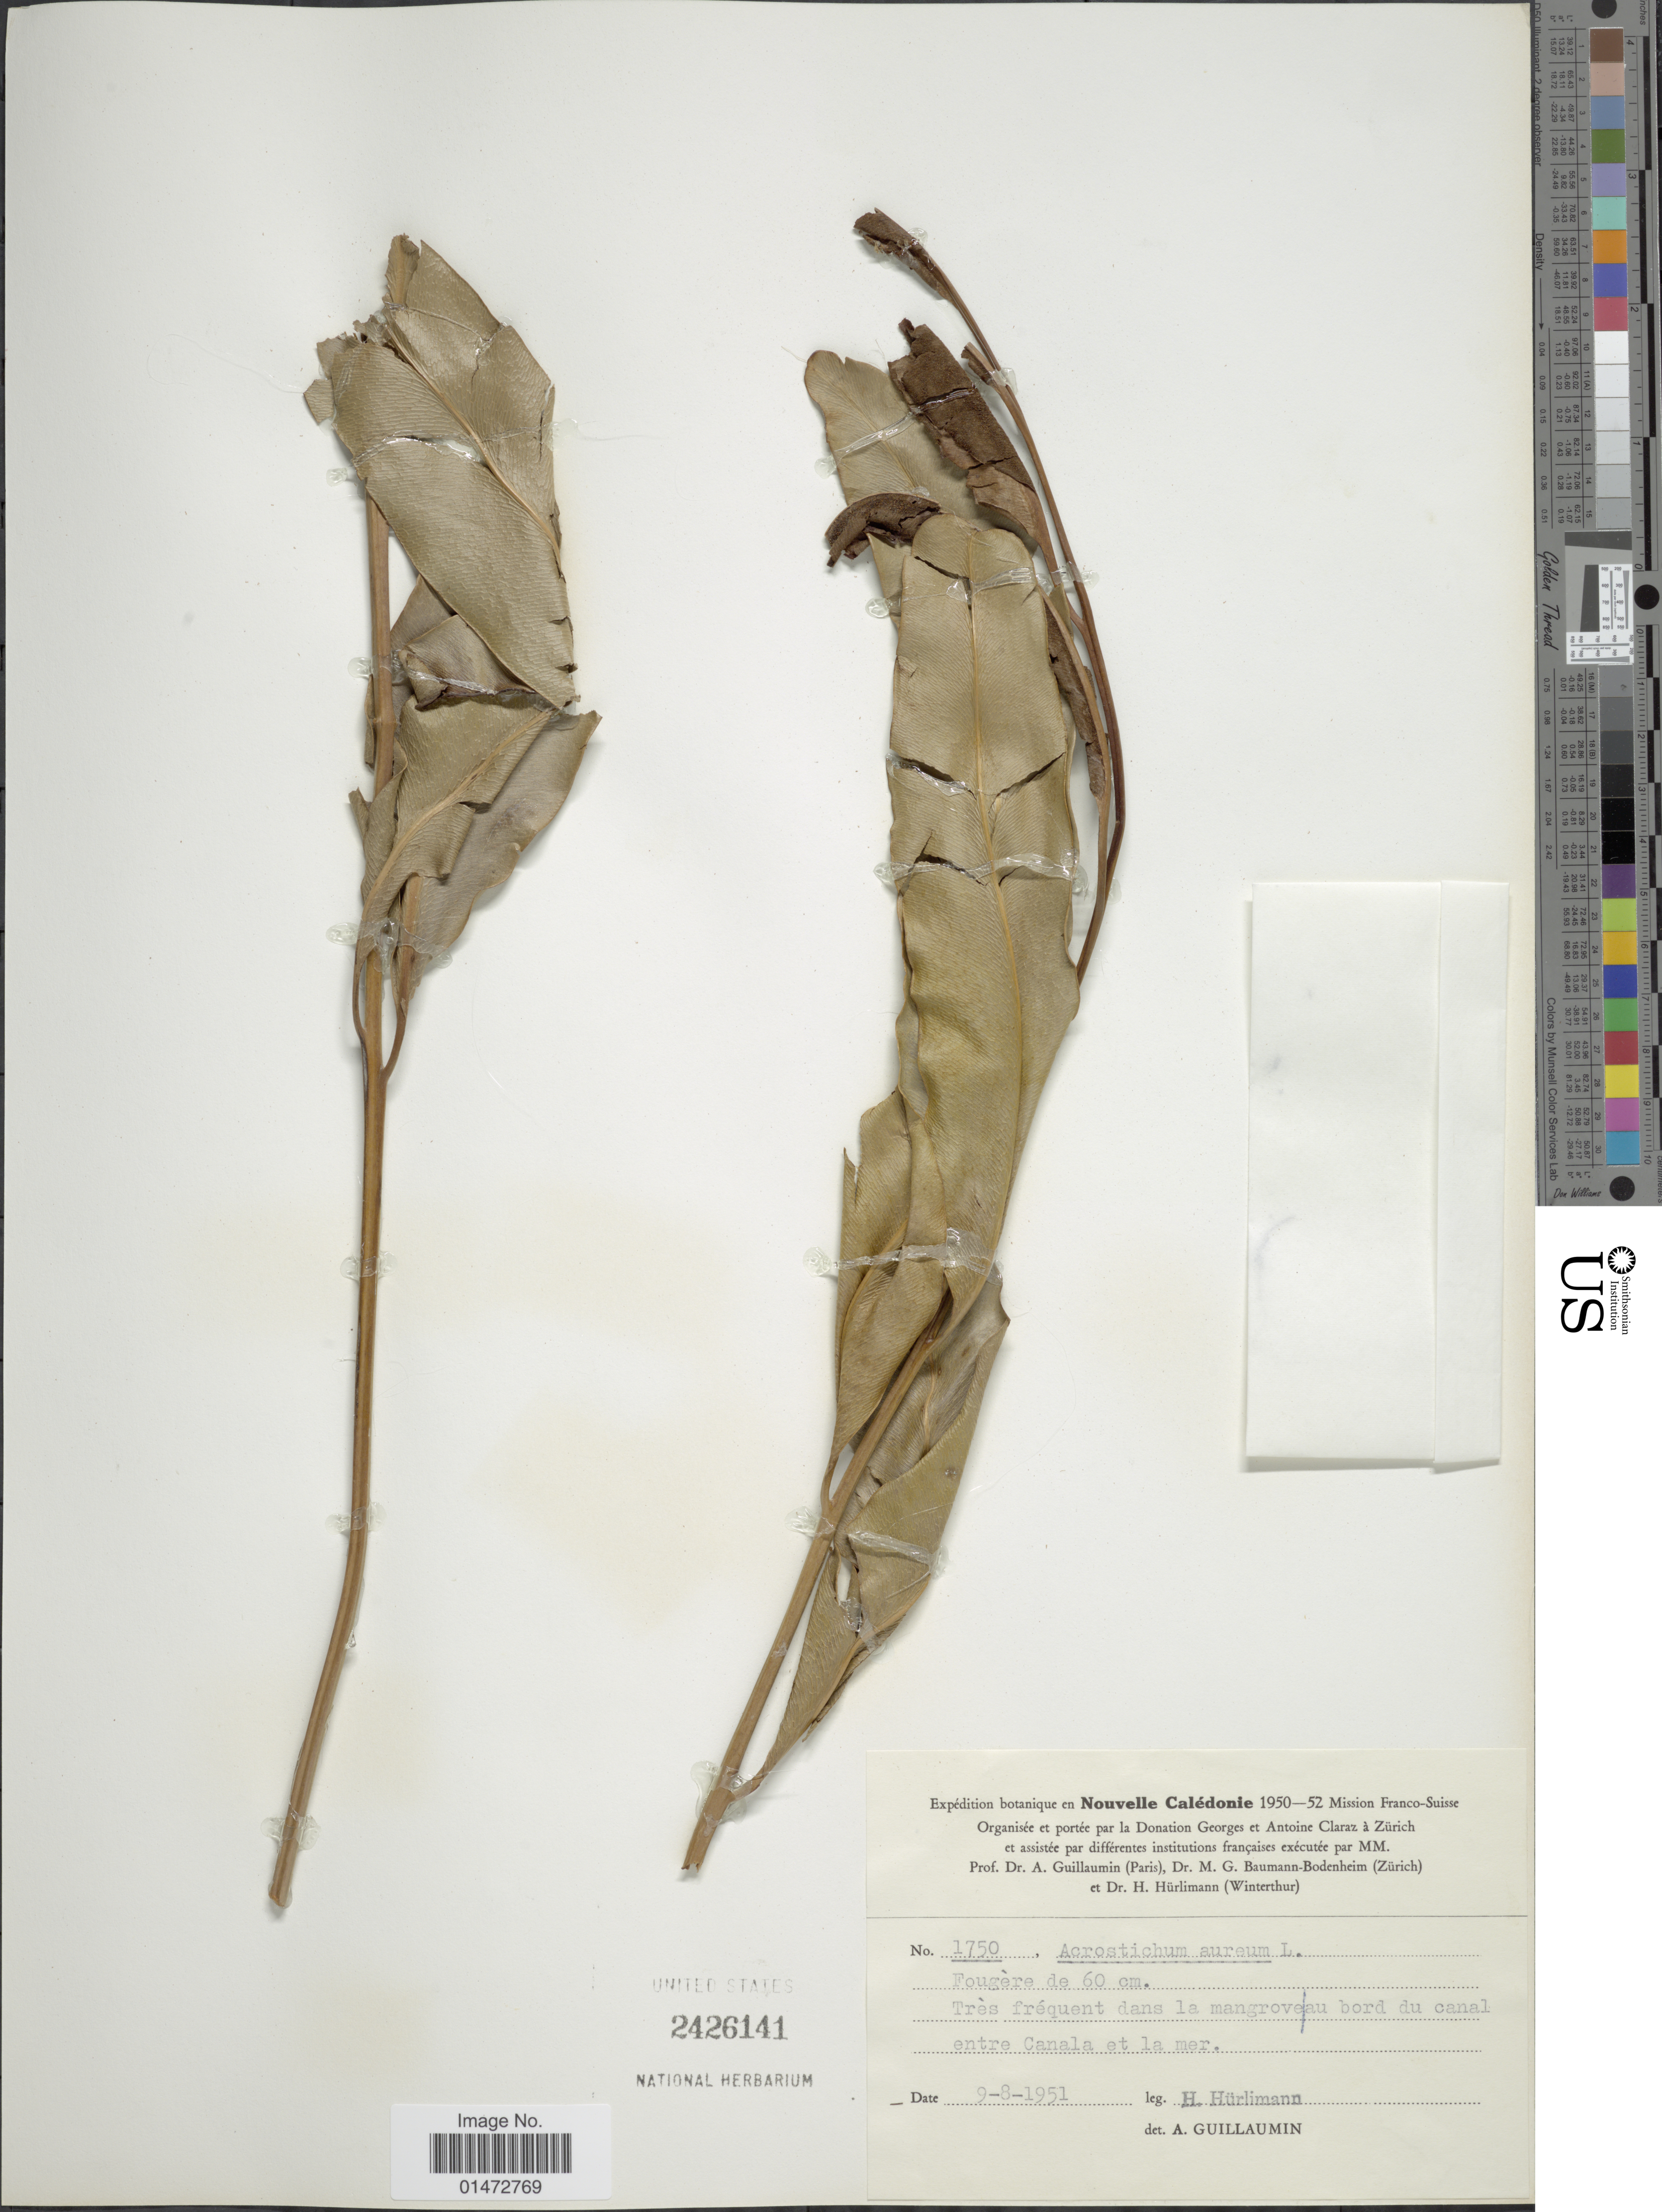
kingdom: Plantae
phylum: Tracheophyta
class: Polypodiopsida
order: Polypodiales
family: Pteridaceae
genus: Acrostichum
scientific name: Acrostichum aureum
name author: L.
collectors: H. Hürlimann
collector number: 1750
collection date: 1951-08-09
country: New Caledonia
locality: Très fréquent dans la mangrove au bord du canal entre Canala et la mer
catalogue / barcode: US 2426141